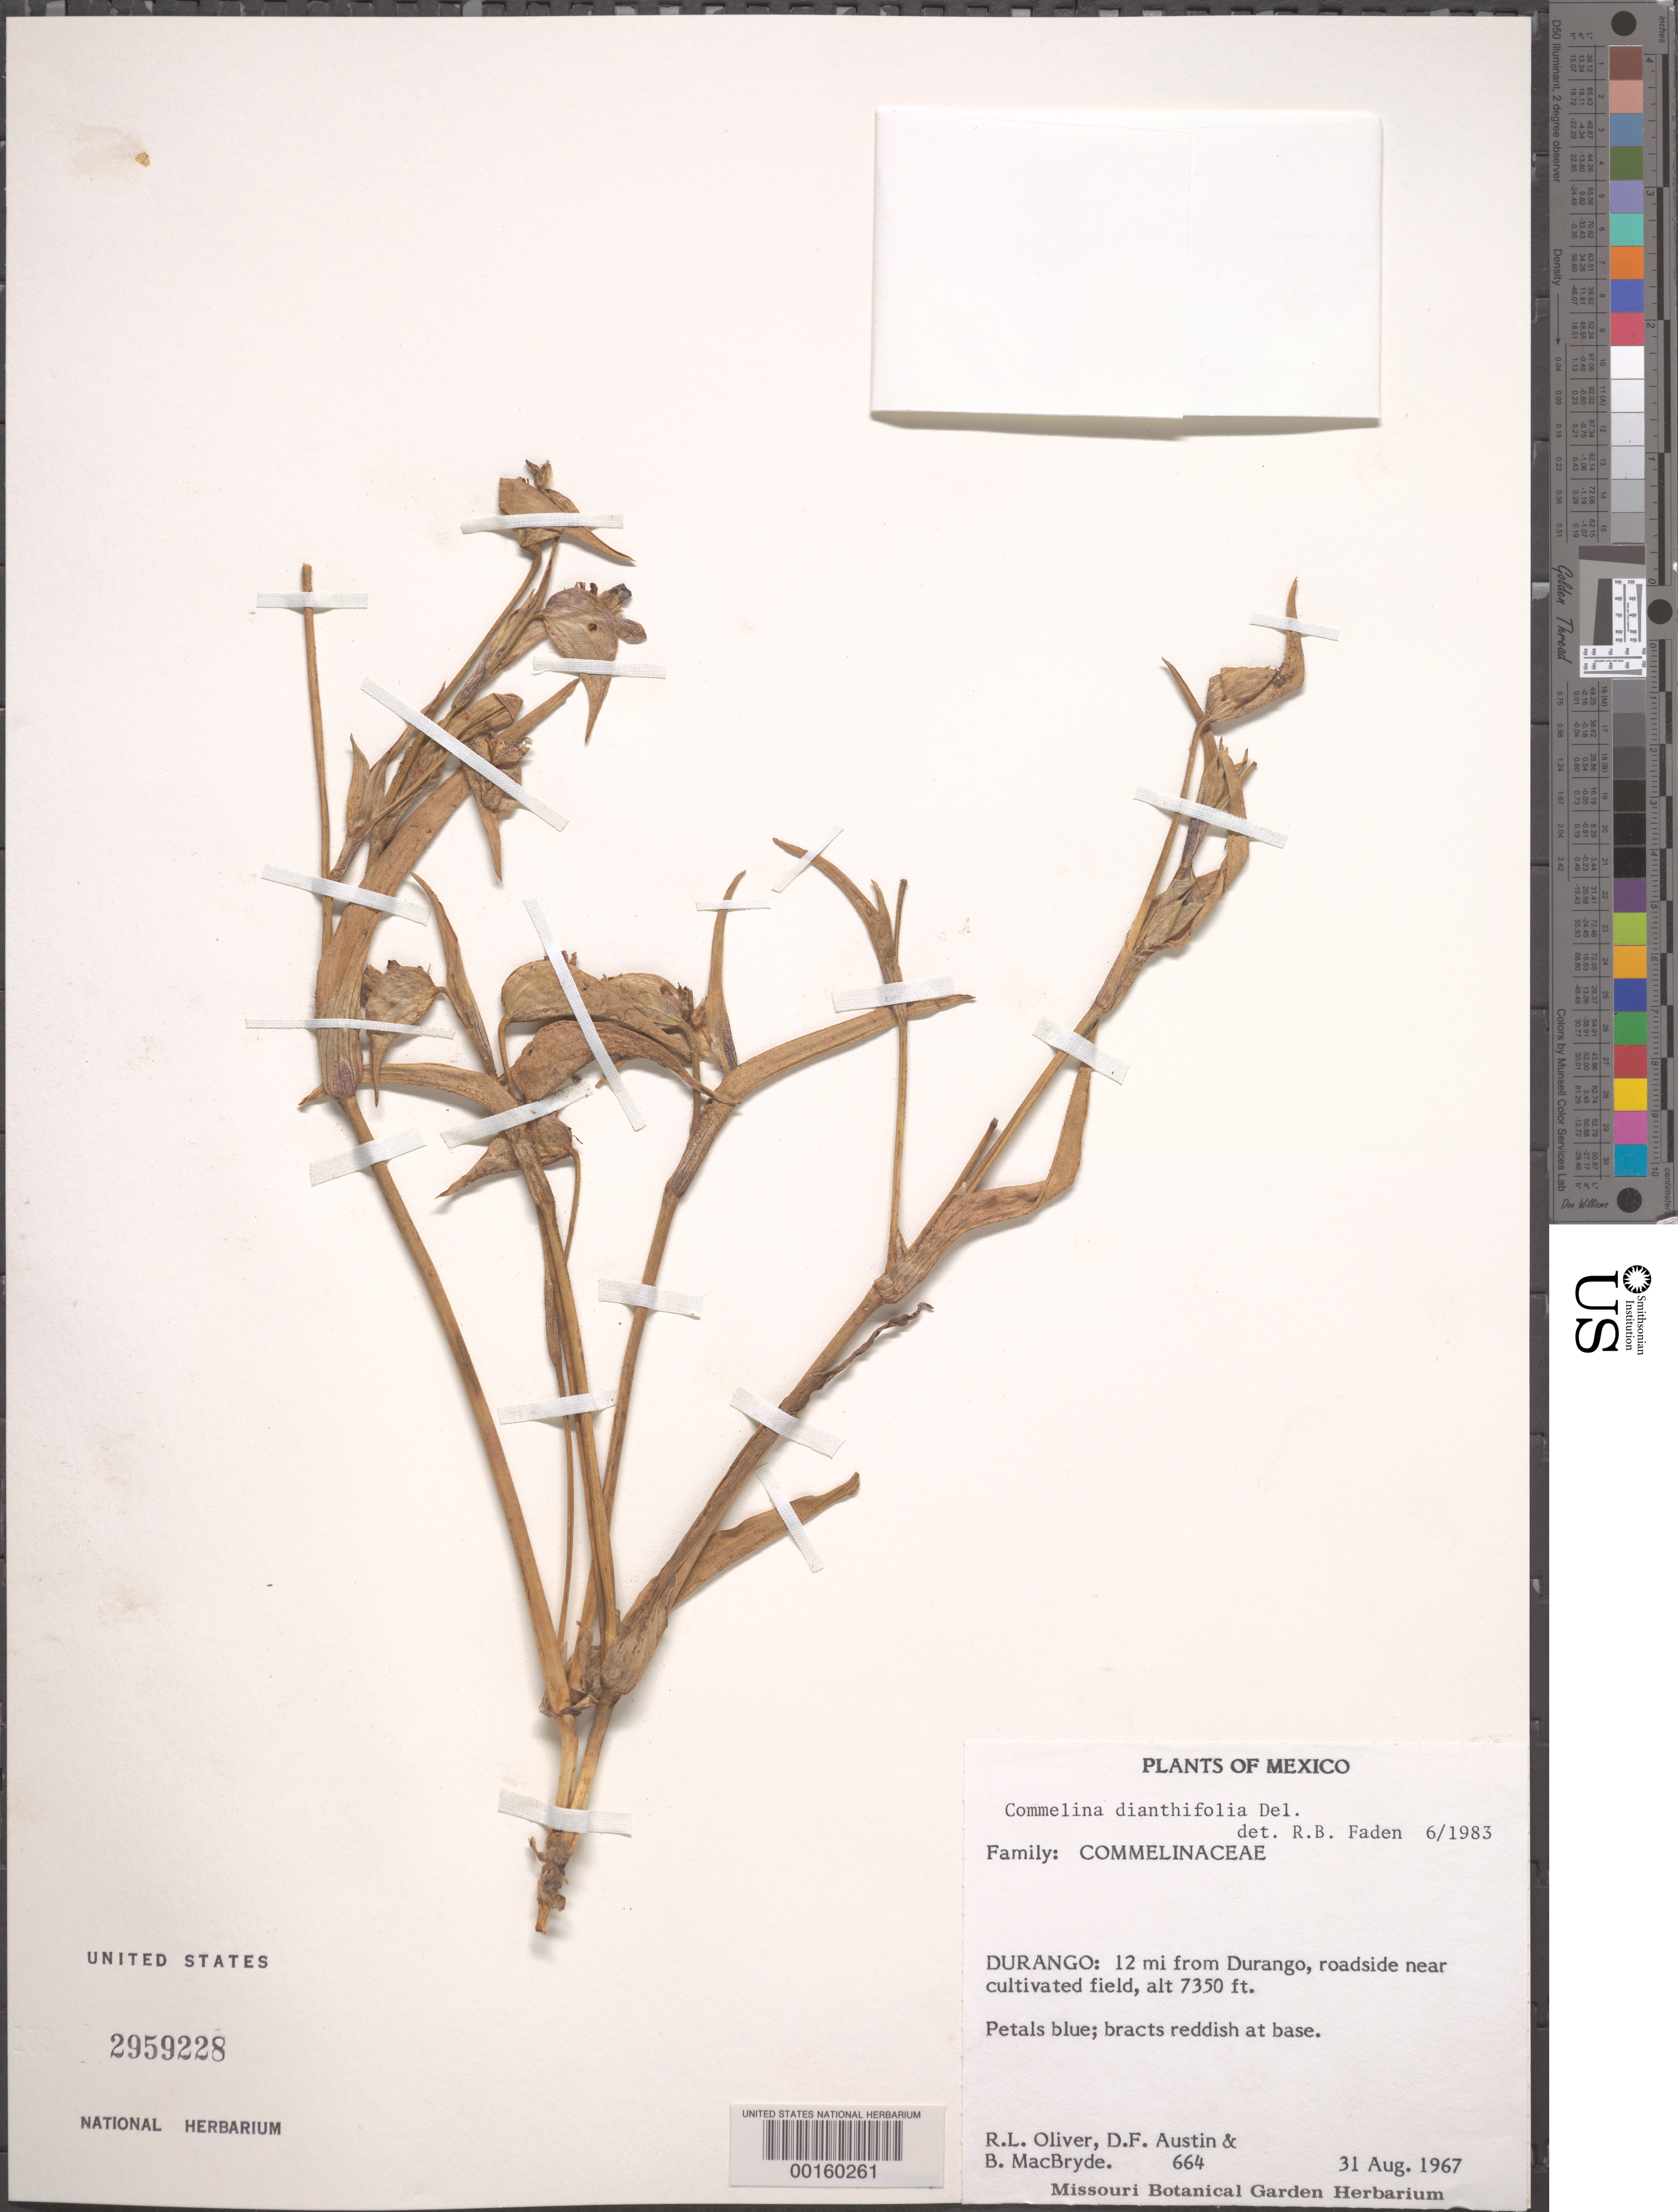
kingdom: Plantae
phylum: Tracheophyta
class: Liliopsida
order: Commelinales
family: Commelinaceae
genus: Commelina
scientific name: Commelina dianthifolia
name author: Redouté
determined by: Faden, Robert B., (US), Smithsonian Institution - National Museum of Natural History (UNITED STATES)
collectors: R. L. Oliver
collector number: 664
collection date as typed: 31 Aug 1967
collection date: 1967-08-31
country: Mexico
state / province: Durango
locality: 12 mi. from Durango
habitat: Roadside near cultivated field.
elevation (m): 2242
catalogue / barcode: US 2959228